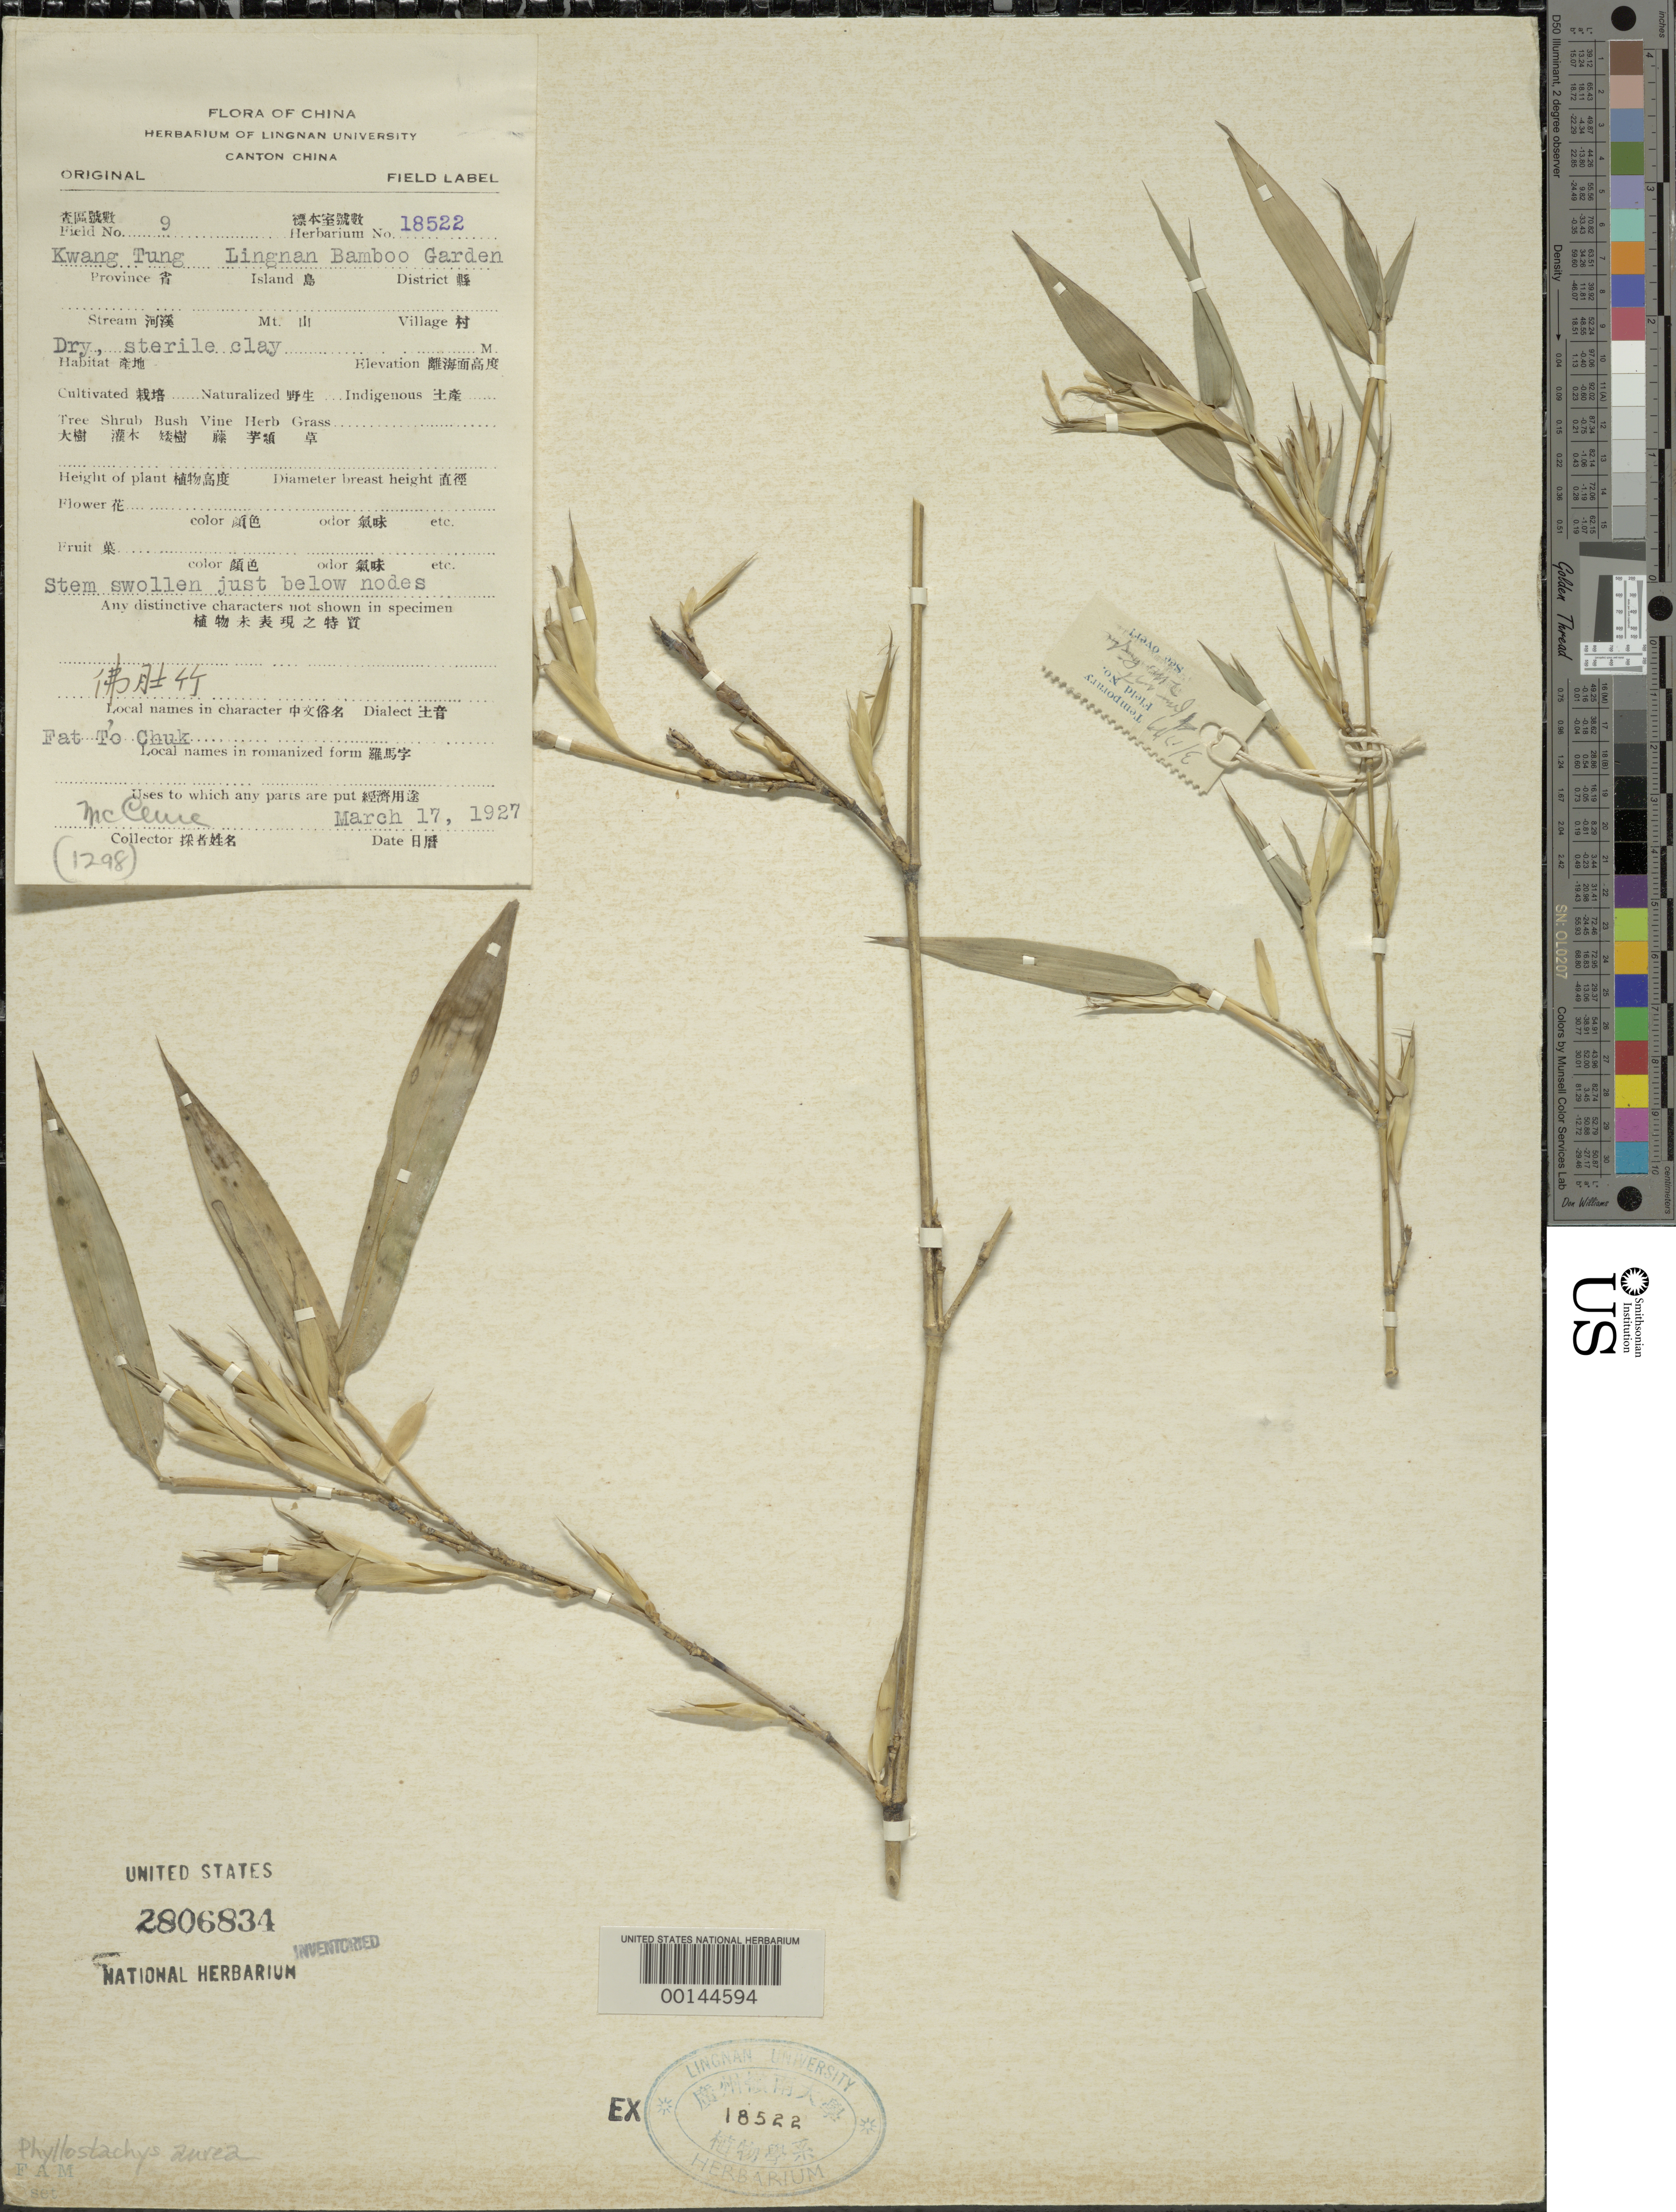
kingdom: Plantae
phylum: Tracheophyta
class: Liliopsida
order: Poales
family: Poaceae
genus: Phyllostachys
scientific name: Phyllostachys aurea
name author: Rivière & C. Rivière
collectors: F. A. McClure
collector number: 9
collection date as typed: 17 Mar 1927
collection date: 1927-03-17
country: China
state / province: Guangdong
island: Honam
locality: Lingnan bamboo garden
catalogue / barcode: US 2806834